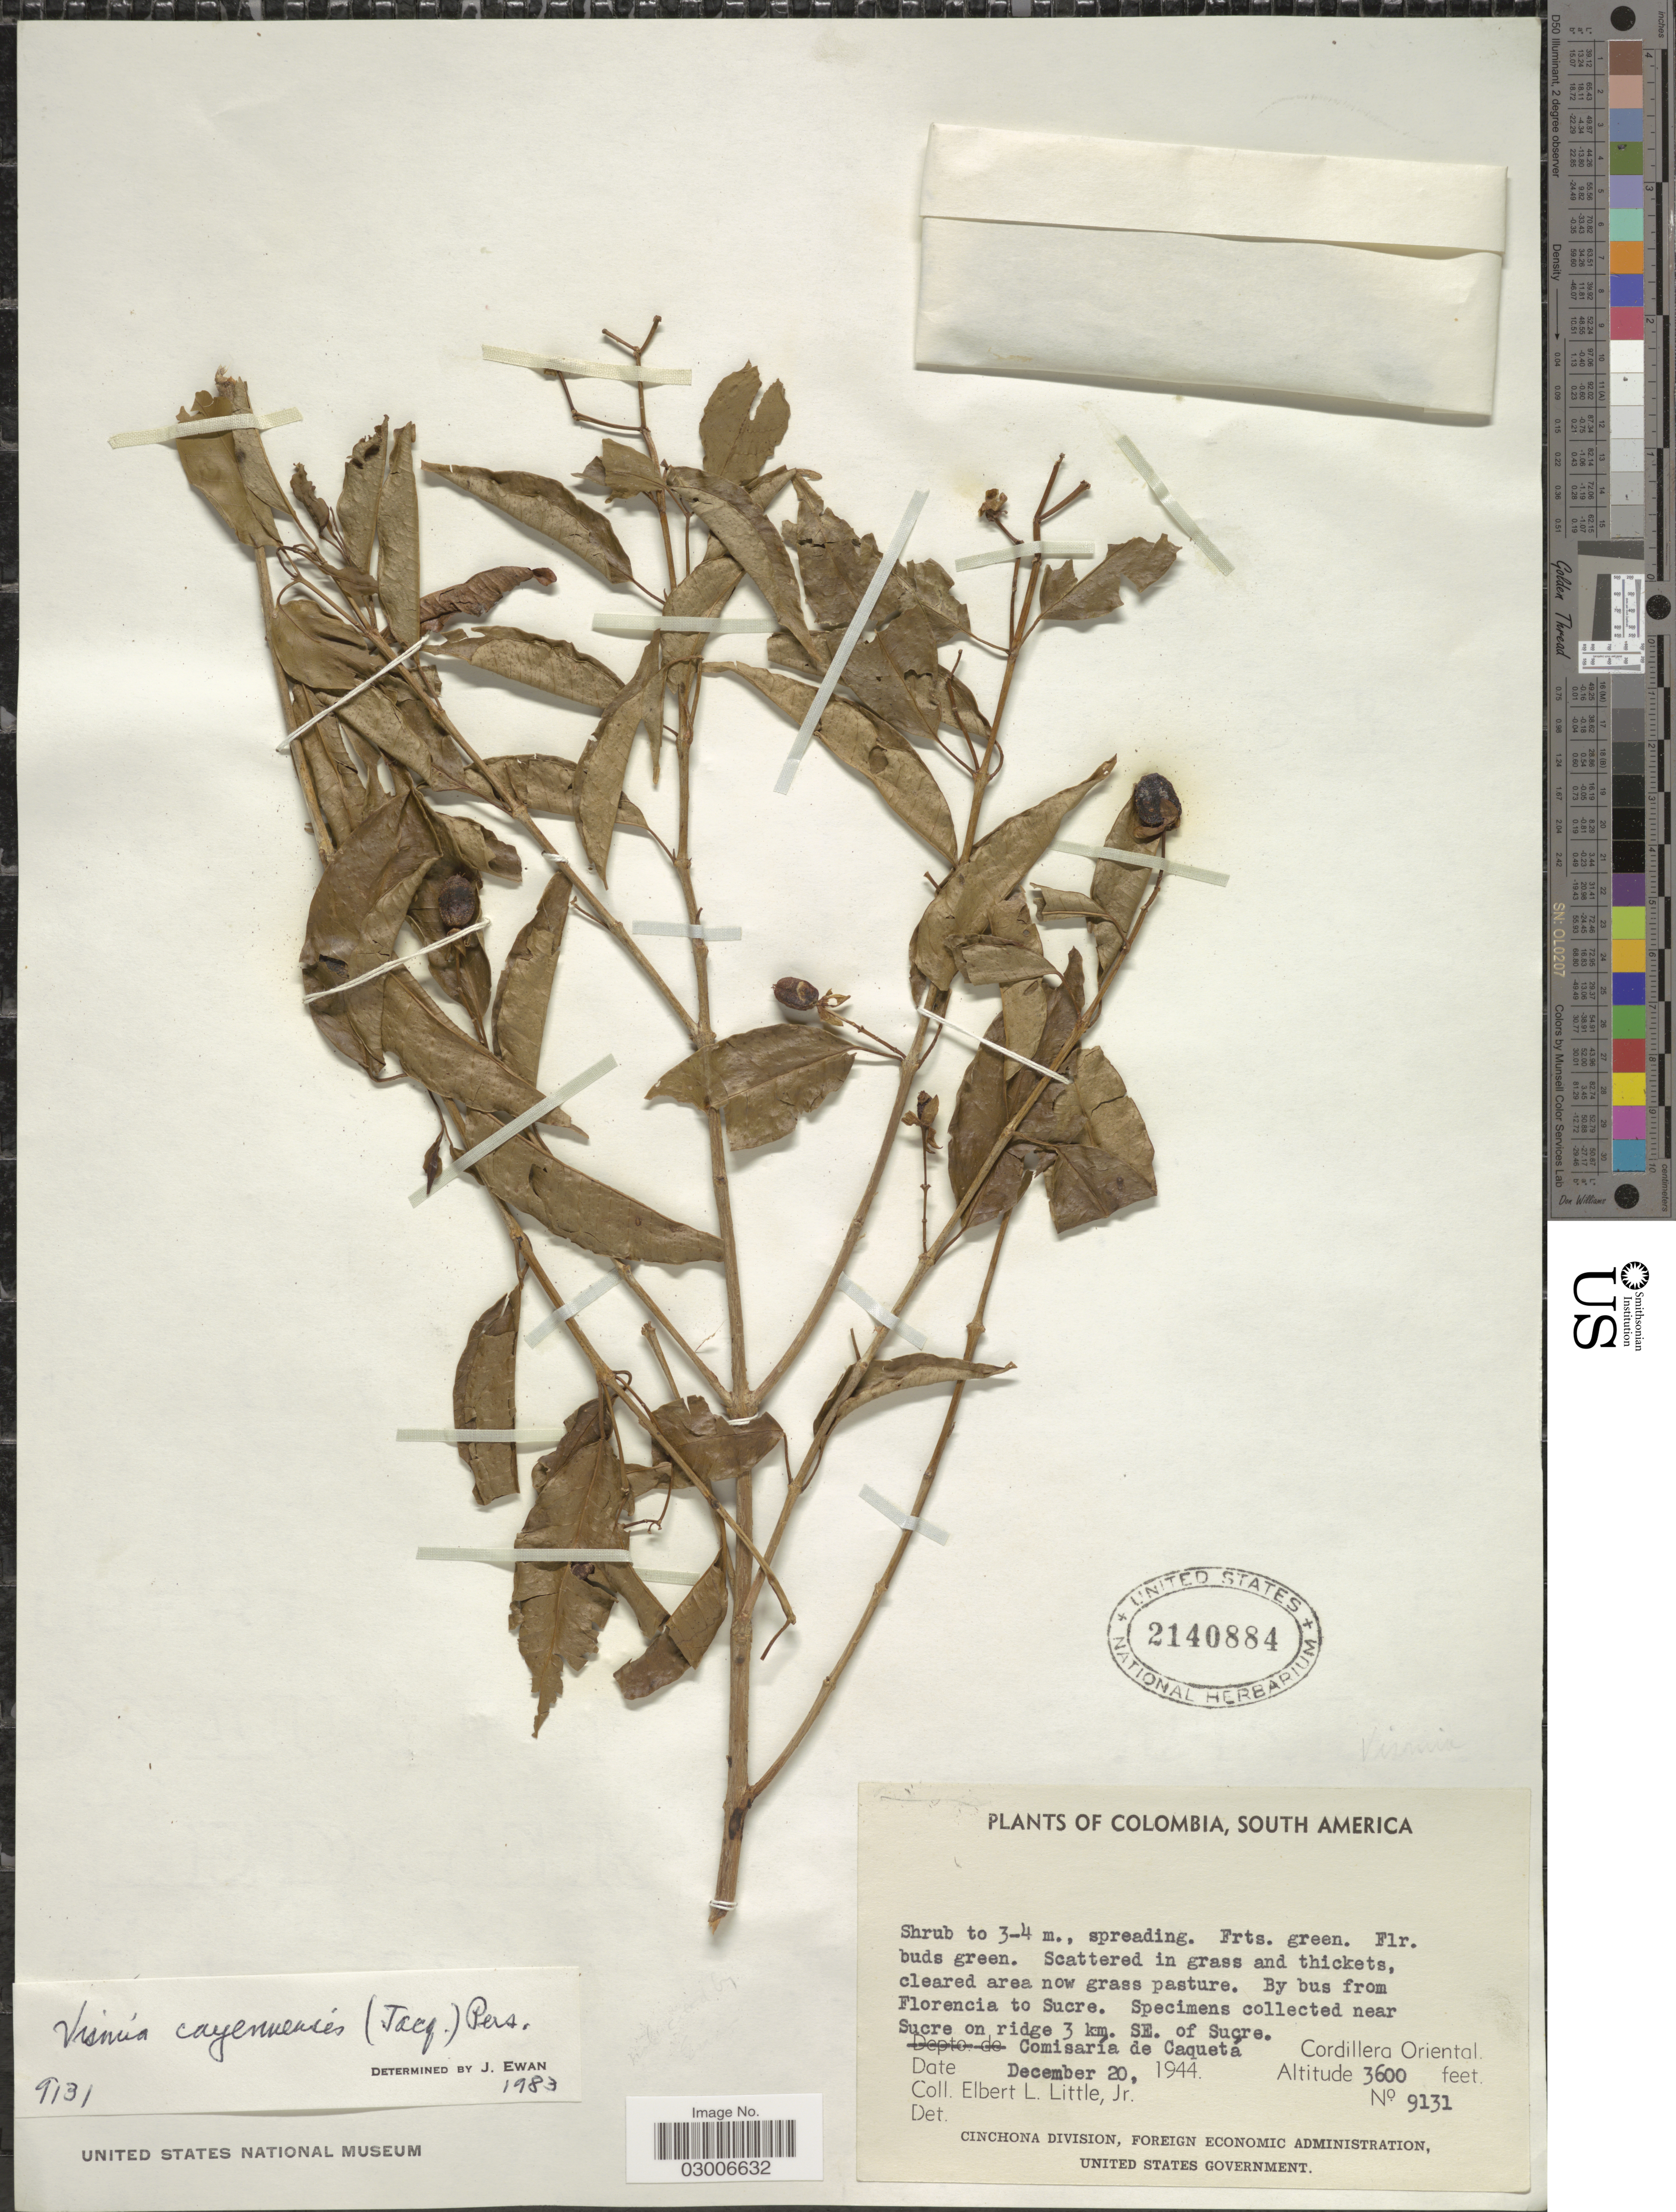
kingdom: Plantae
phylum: Tracheophyta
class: Magnoliopsida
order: Malpighiales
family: Hypericaceae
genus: Vismia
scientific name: Vismia cayennensis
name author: (Jacq.) Pers.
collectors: E. L. Little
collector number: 9131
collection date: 1944-12-20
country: Colombia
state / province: Caquetá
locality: Comisaría de Caquetá, Cordillera Oriental, Sucre on ridge 3 km. SE. of Sucre.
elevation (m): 1097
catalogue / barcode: US 2140884